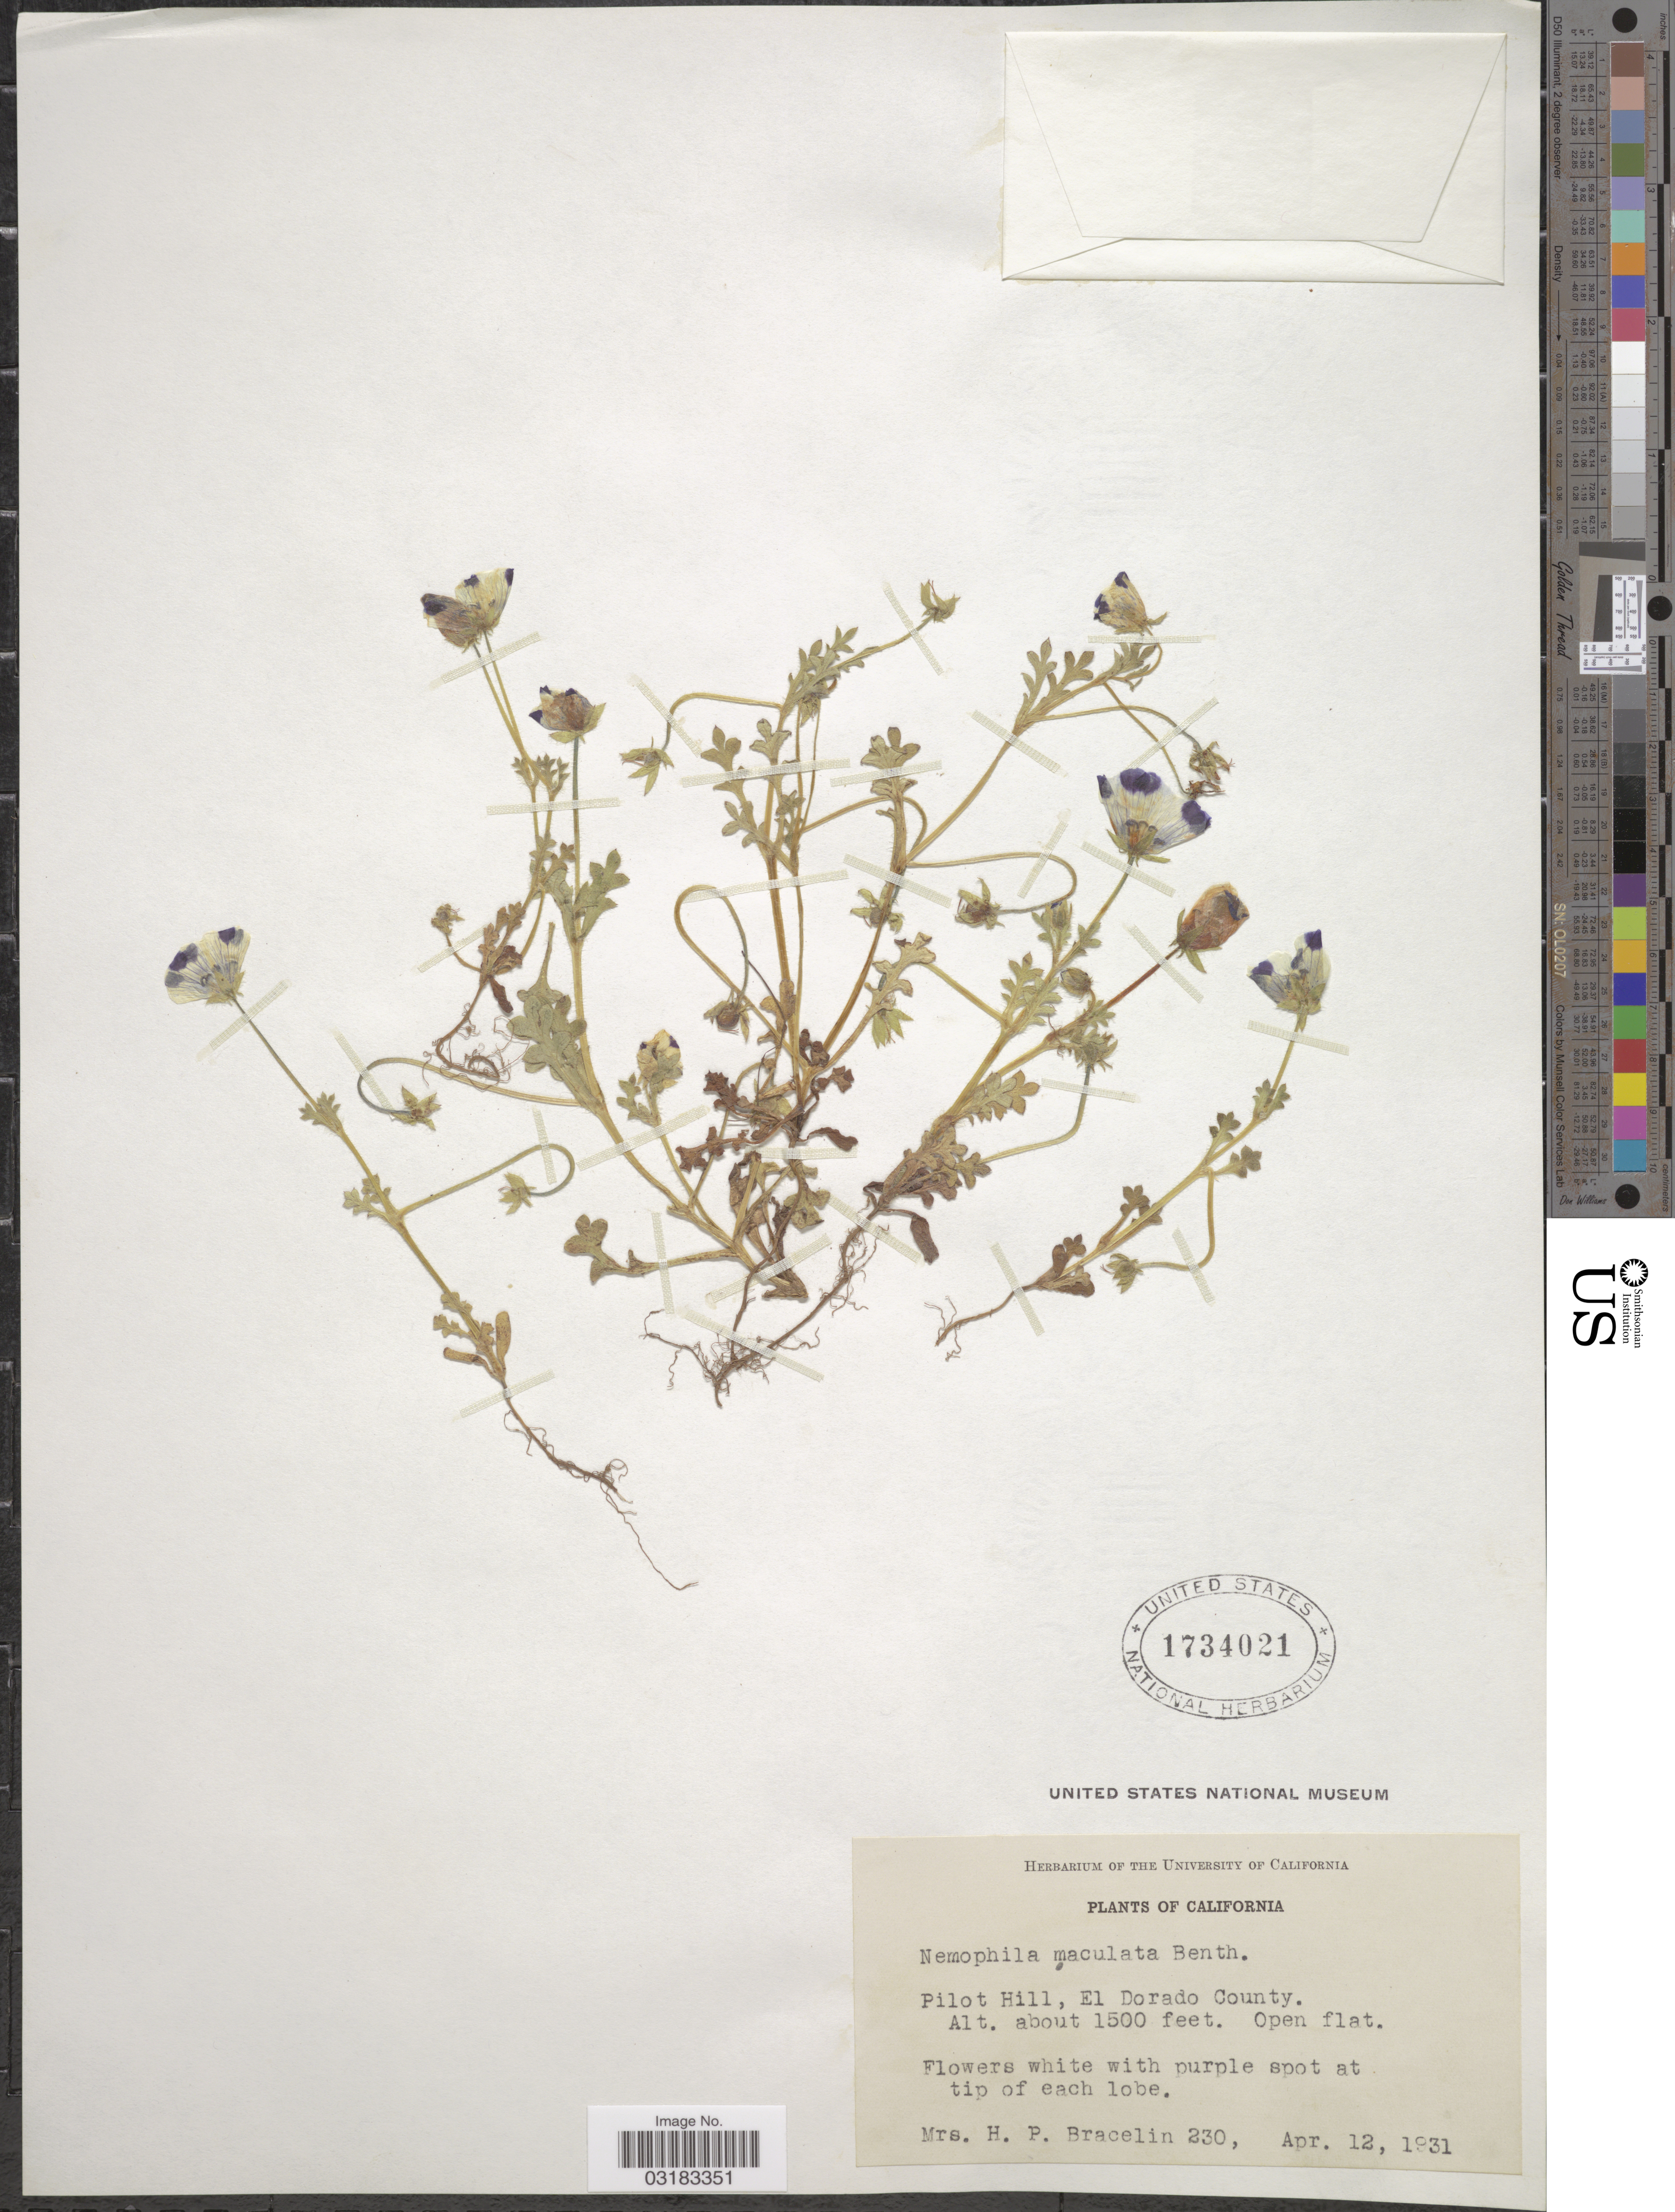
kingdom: Plantae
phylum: Tracheophyta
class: Magnoliopsida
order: Boraginales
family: Hydrophyllaceae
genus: Nemophila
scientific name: Nemophila maculata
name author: Benth. ex Lindl.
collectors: H. Bracelin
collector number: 230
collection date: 1931-04-12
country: United States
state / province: California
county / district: El Dorado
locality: Pilot Hill, El Dorado County.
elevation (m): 457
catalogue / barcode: US 1734021